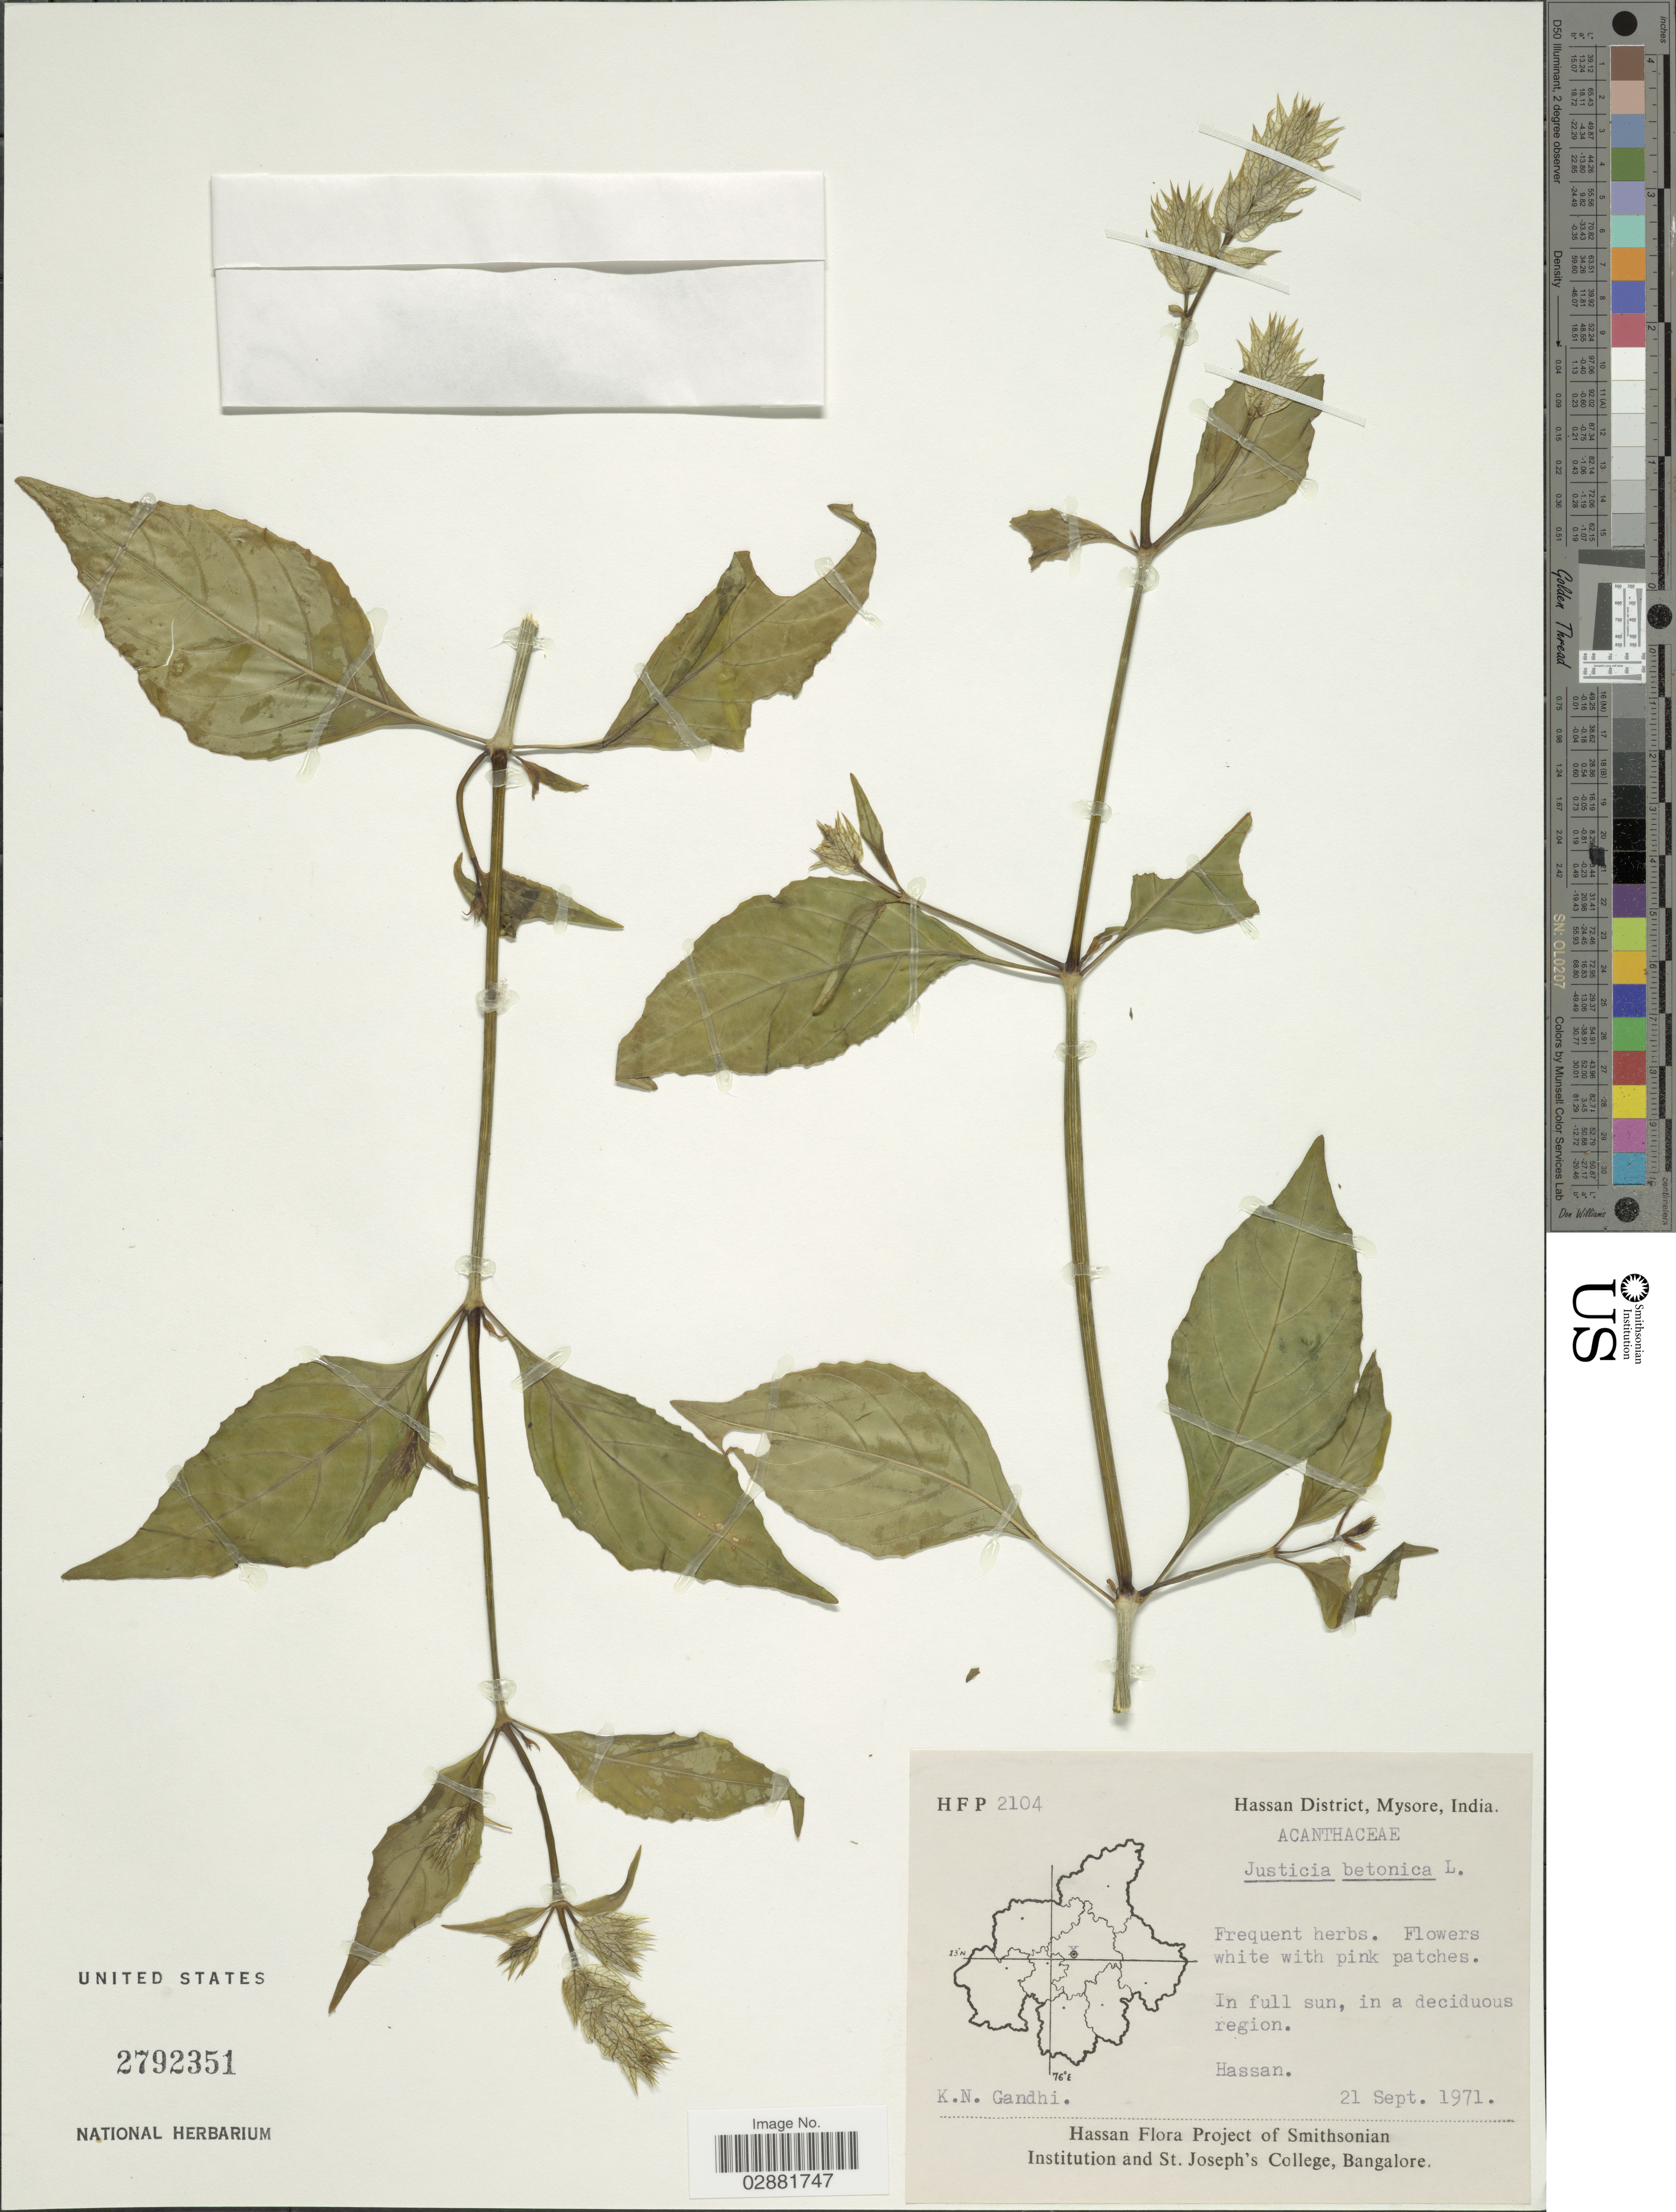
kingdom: Plantae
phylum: Tracheophyta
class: Magnoliopsida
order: Lamiales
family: Acanthaceae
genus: Justicia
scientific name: Justicia betonica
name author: L.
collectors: K. N. Gandhi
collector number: HFP2104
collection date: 1971-09-21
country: India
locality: Hassan District, Mysore, Hassan.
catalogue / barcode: US 2792351